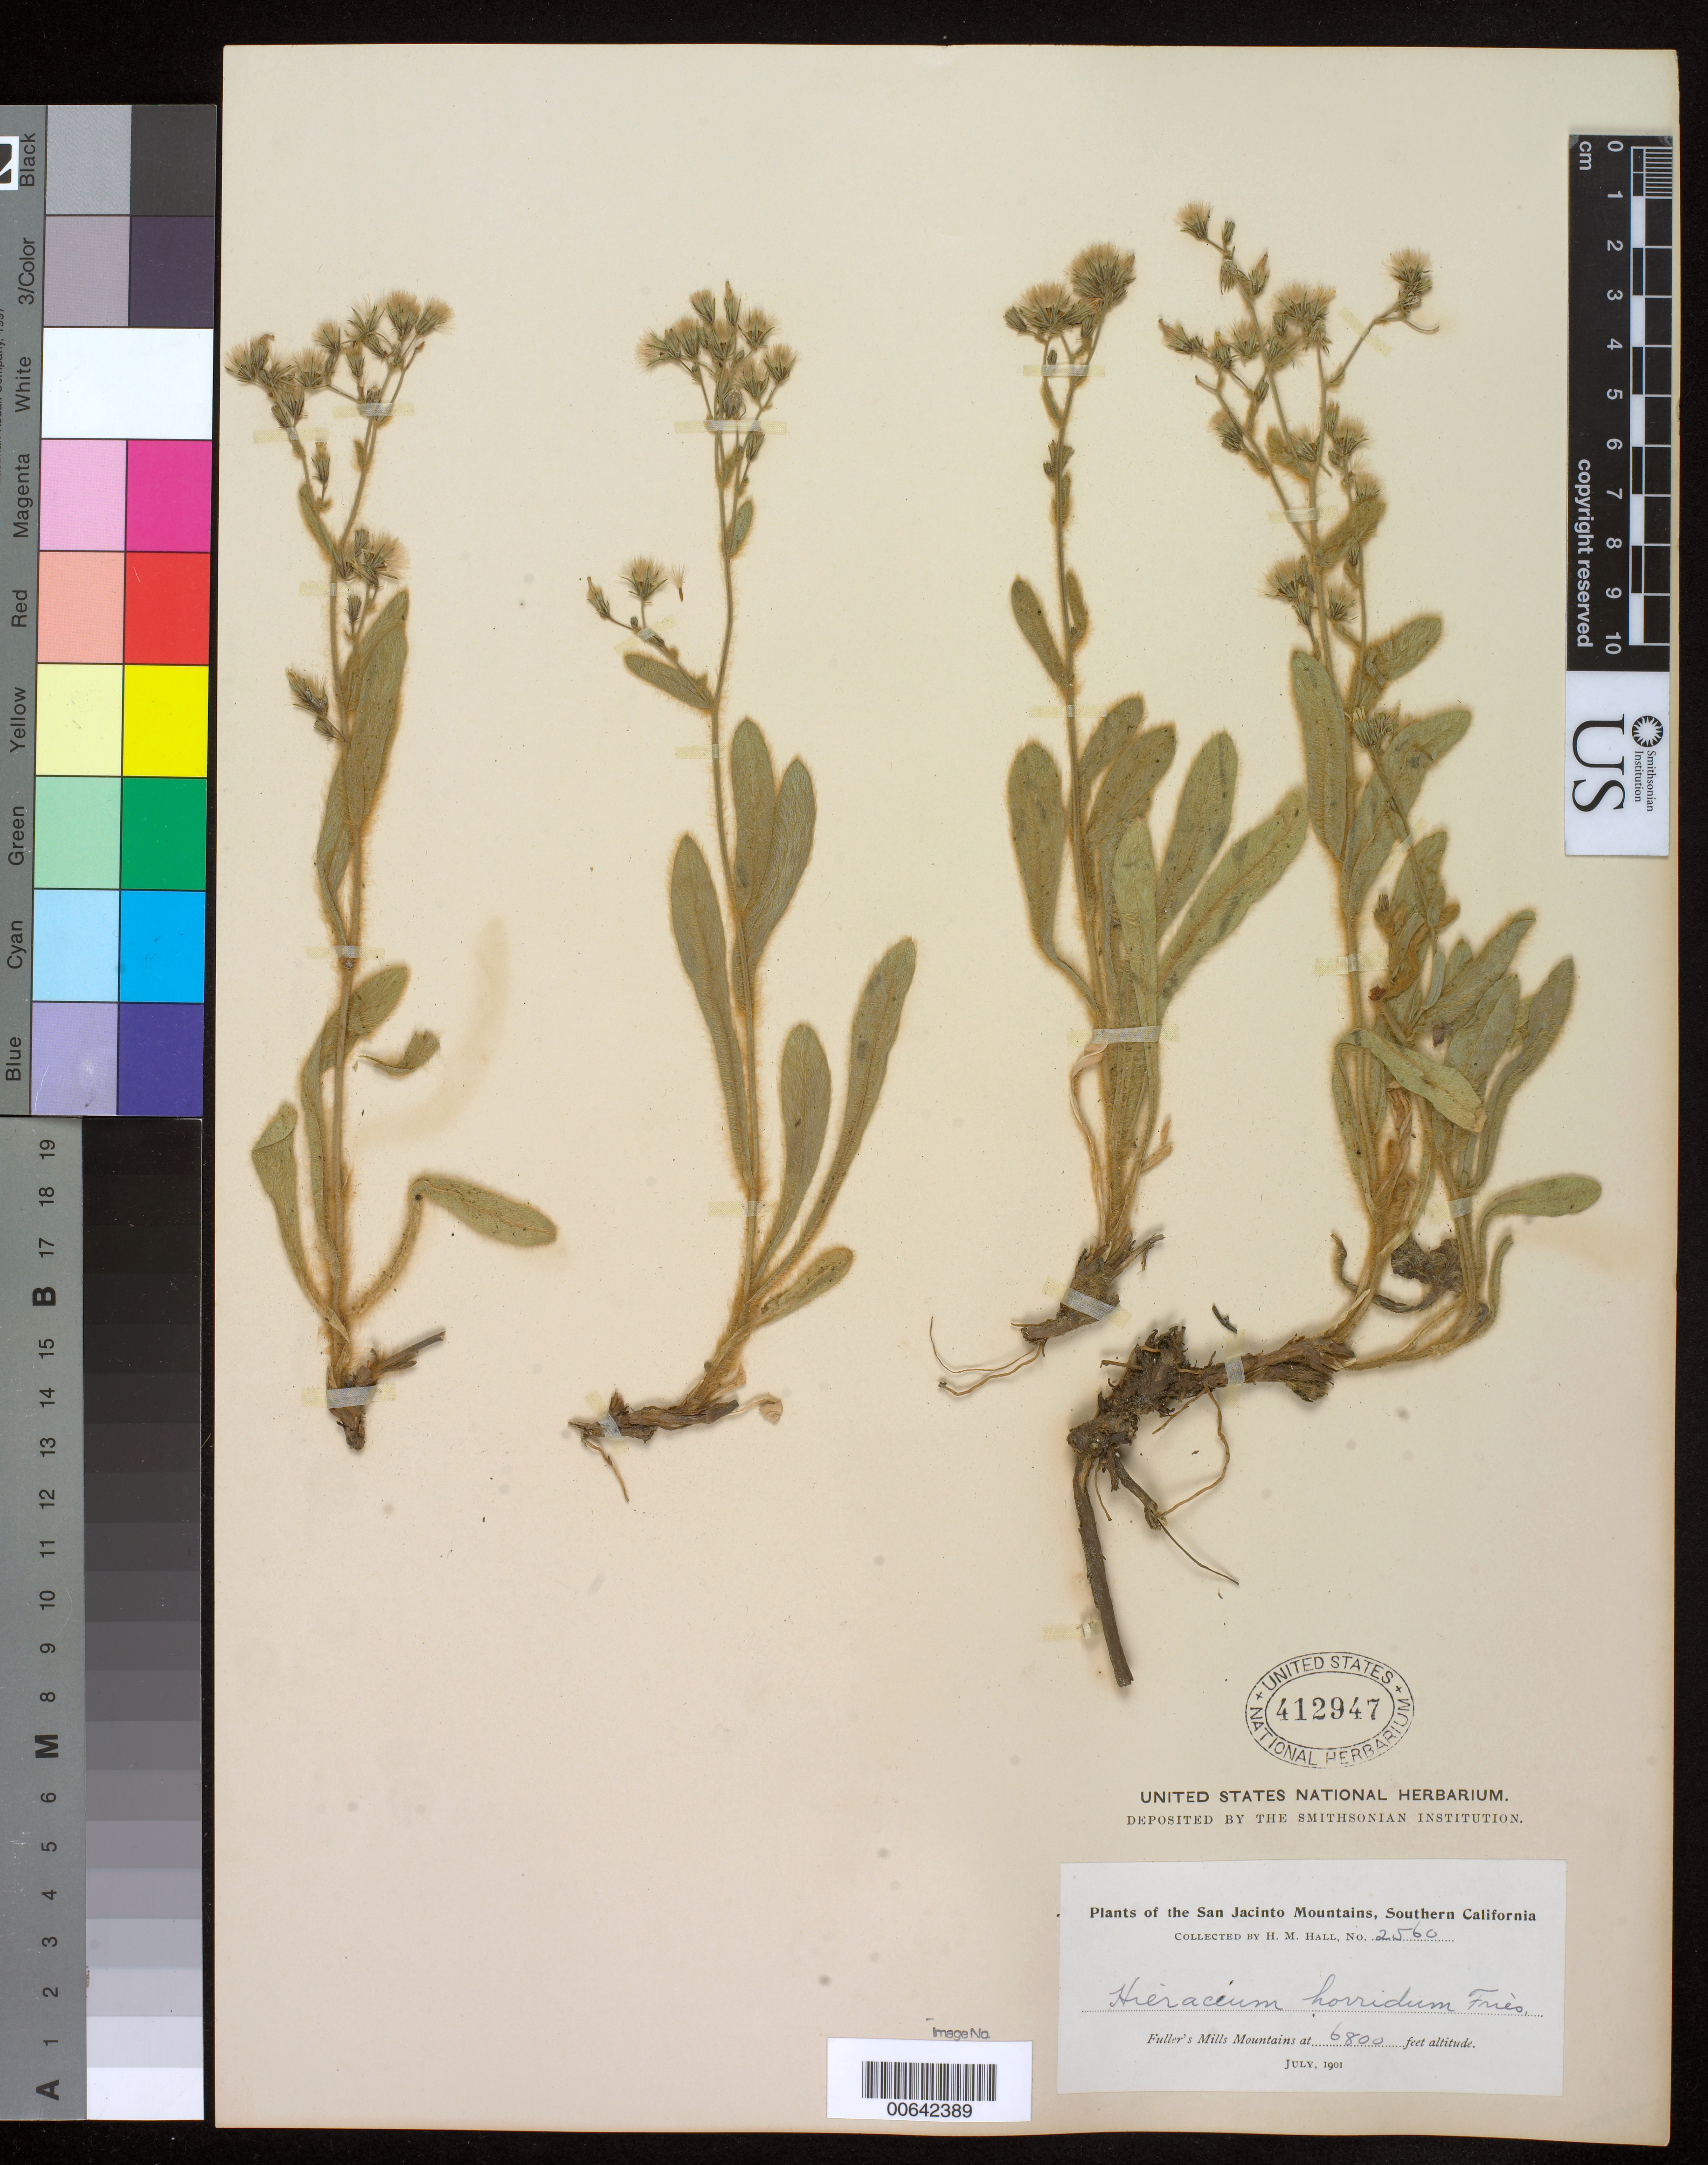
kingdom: Plantae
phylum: Tracheophyta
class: Magnoliopsida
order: Asterales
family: Asteraceae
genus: Hieracium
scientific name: Hieracium horridum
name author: Fr.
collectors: H. M. Hall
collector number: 2560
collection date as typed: Jul 1901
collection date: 1901-07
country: United States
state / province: California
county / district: Riverside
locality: Fuller's Mills Mts., San Jacinto Mts.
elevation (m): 2073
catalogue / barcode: US 412947